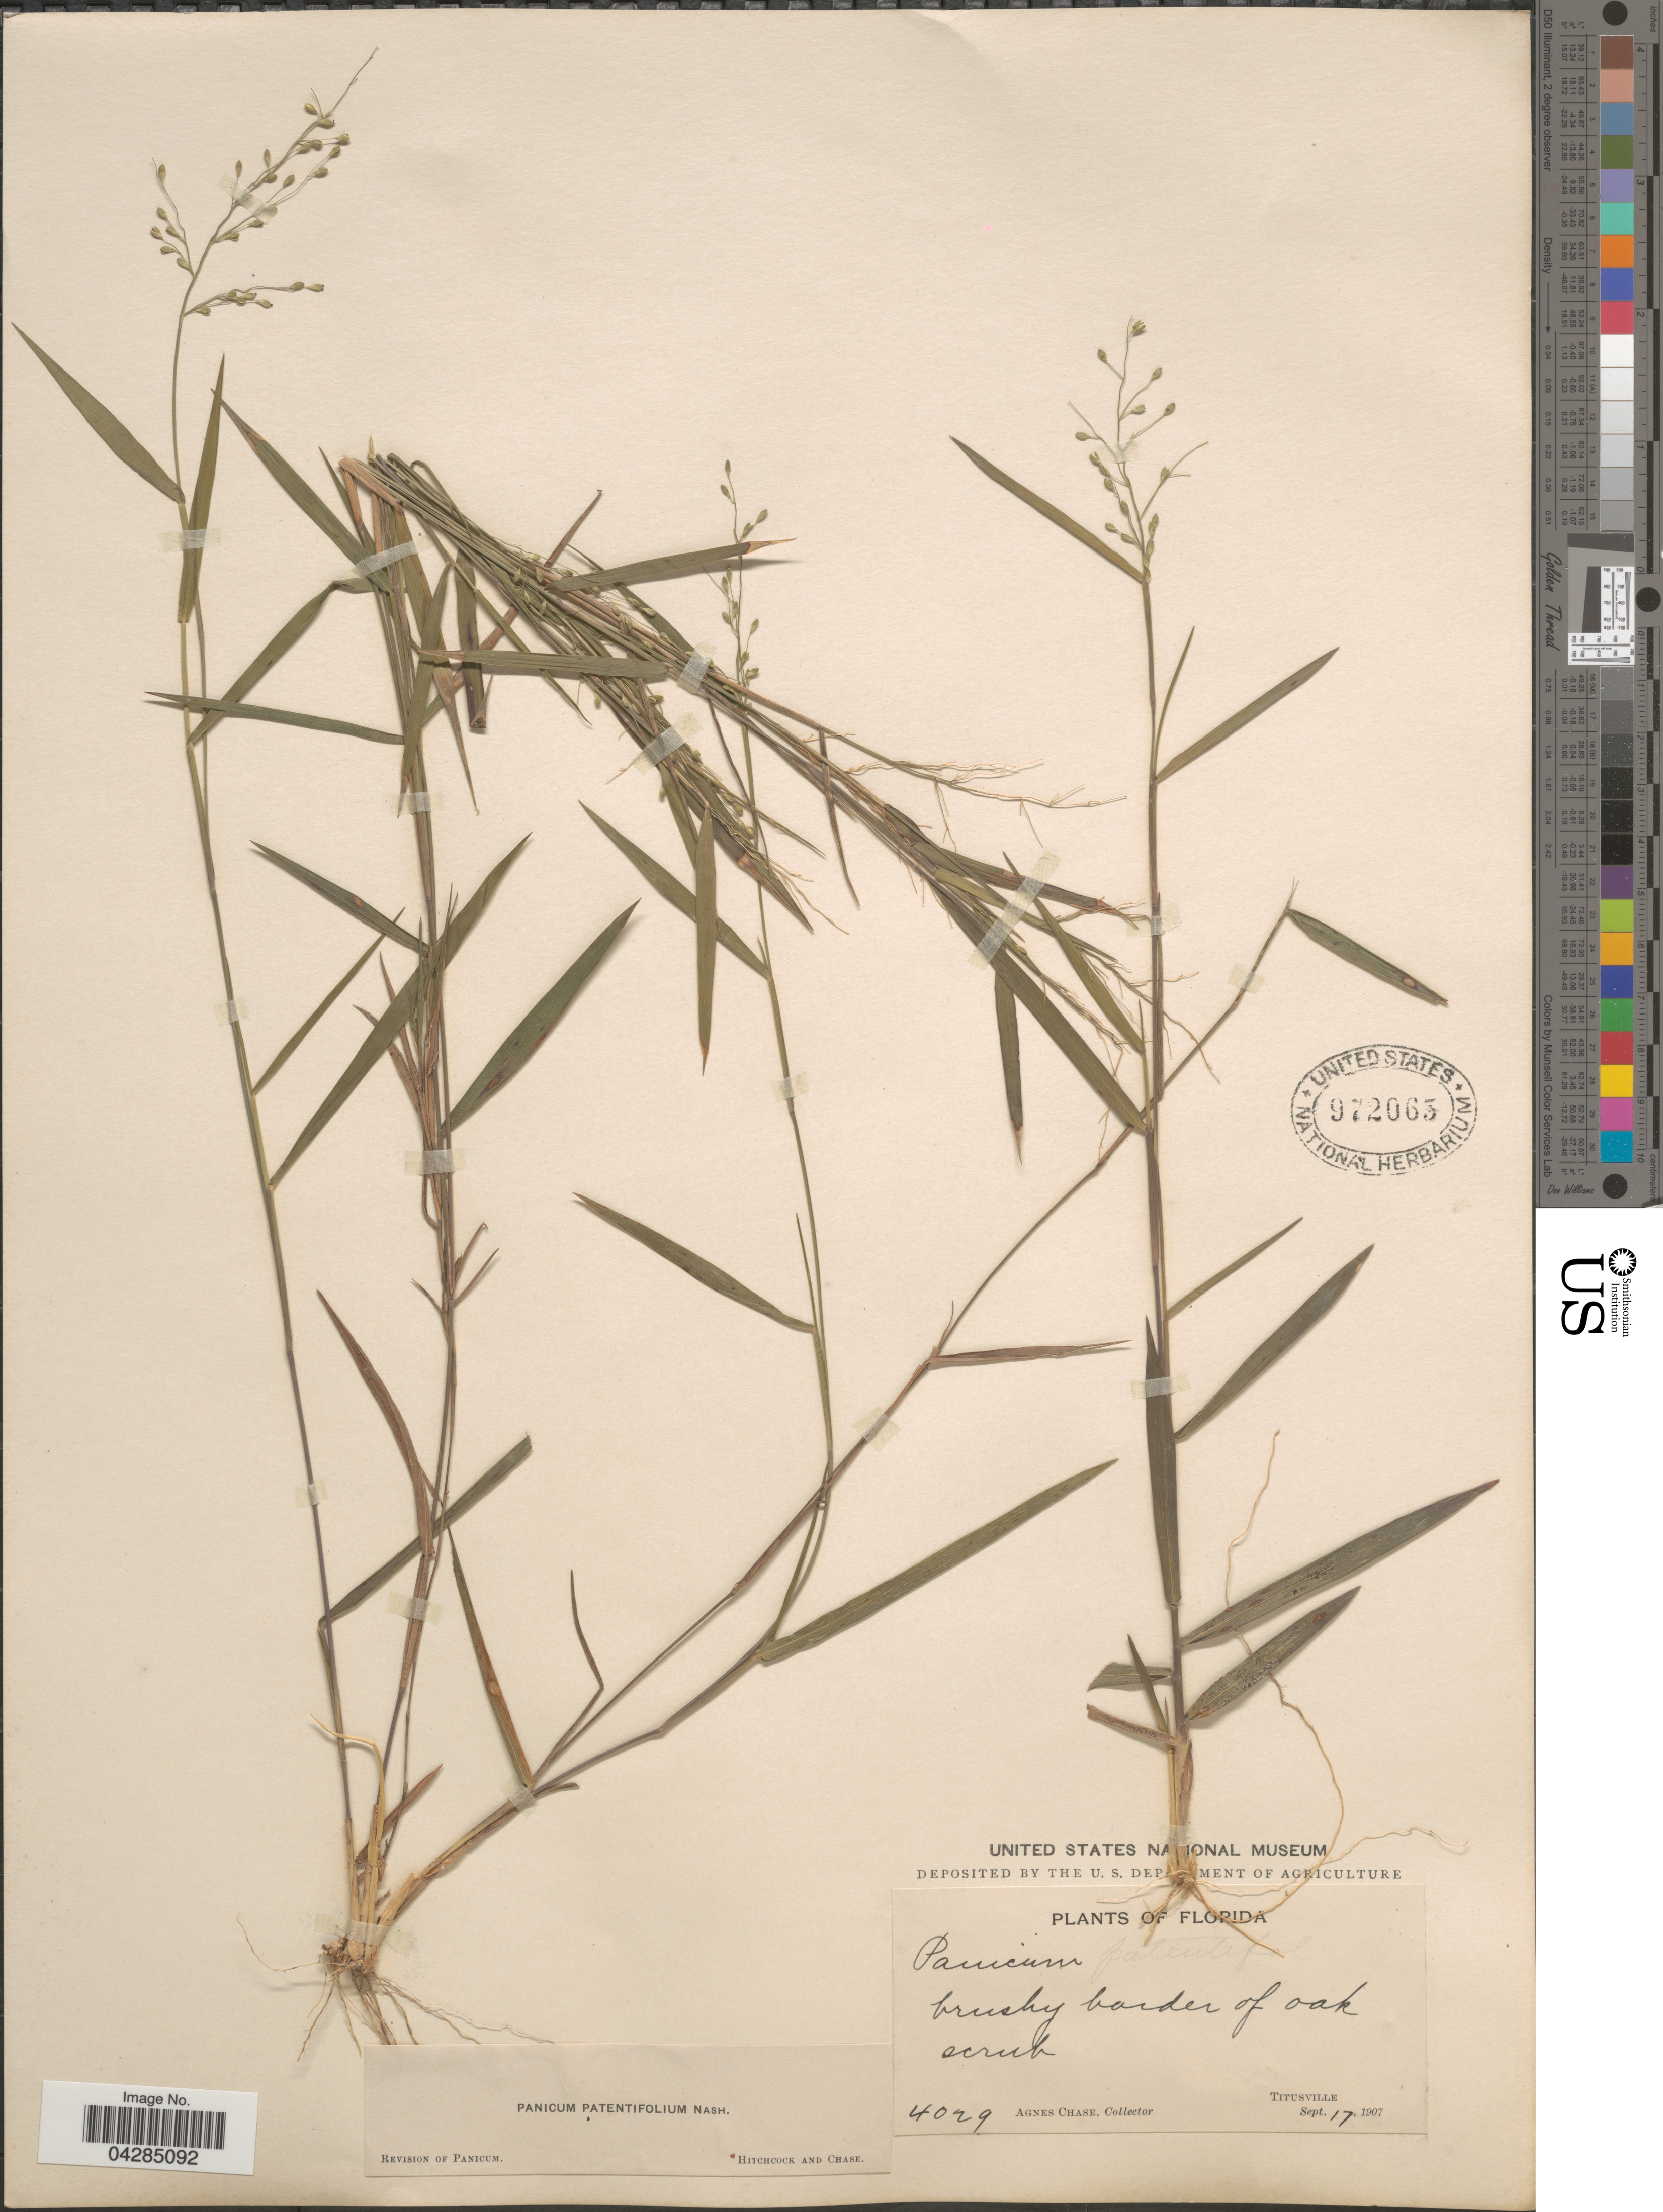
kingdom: Plantae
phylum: Tracheophyta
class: Liliopsida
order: Poales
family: Poaceae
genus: Dichanthelium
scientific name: Dichanthelium portoricense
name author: (Desv. ex Ham.) B.F. Hansen & Wunderlin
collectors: A. Chase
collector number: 4029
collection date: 1907-09-17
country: United States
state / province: Florida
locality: Titusville.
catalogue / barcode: US 972065